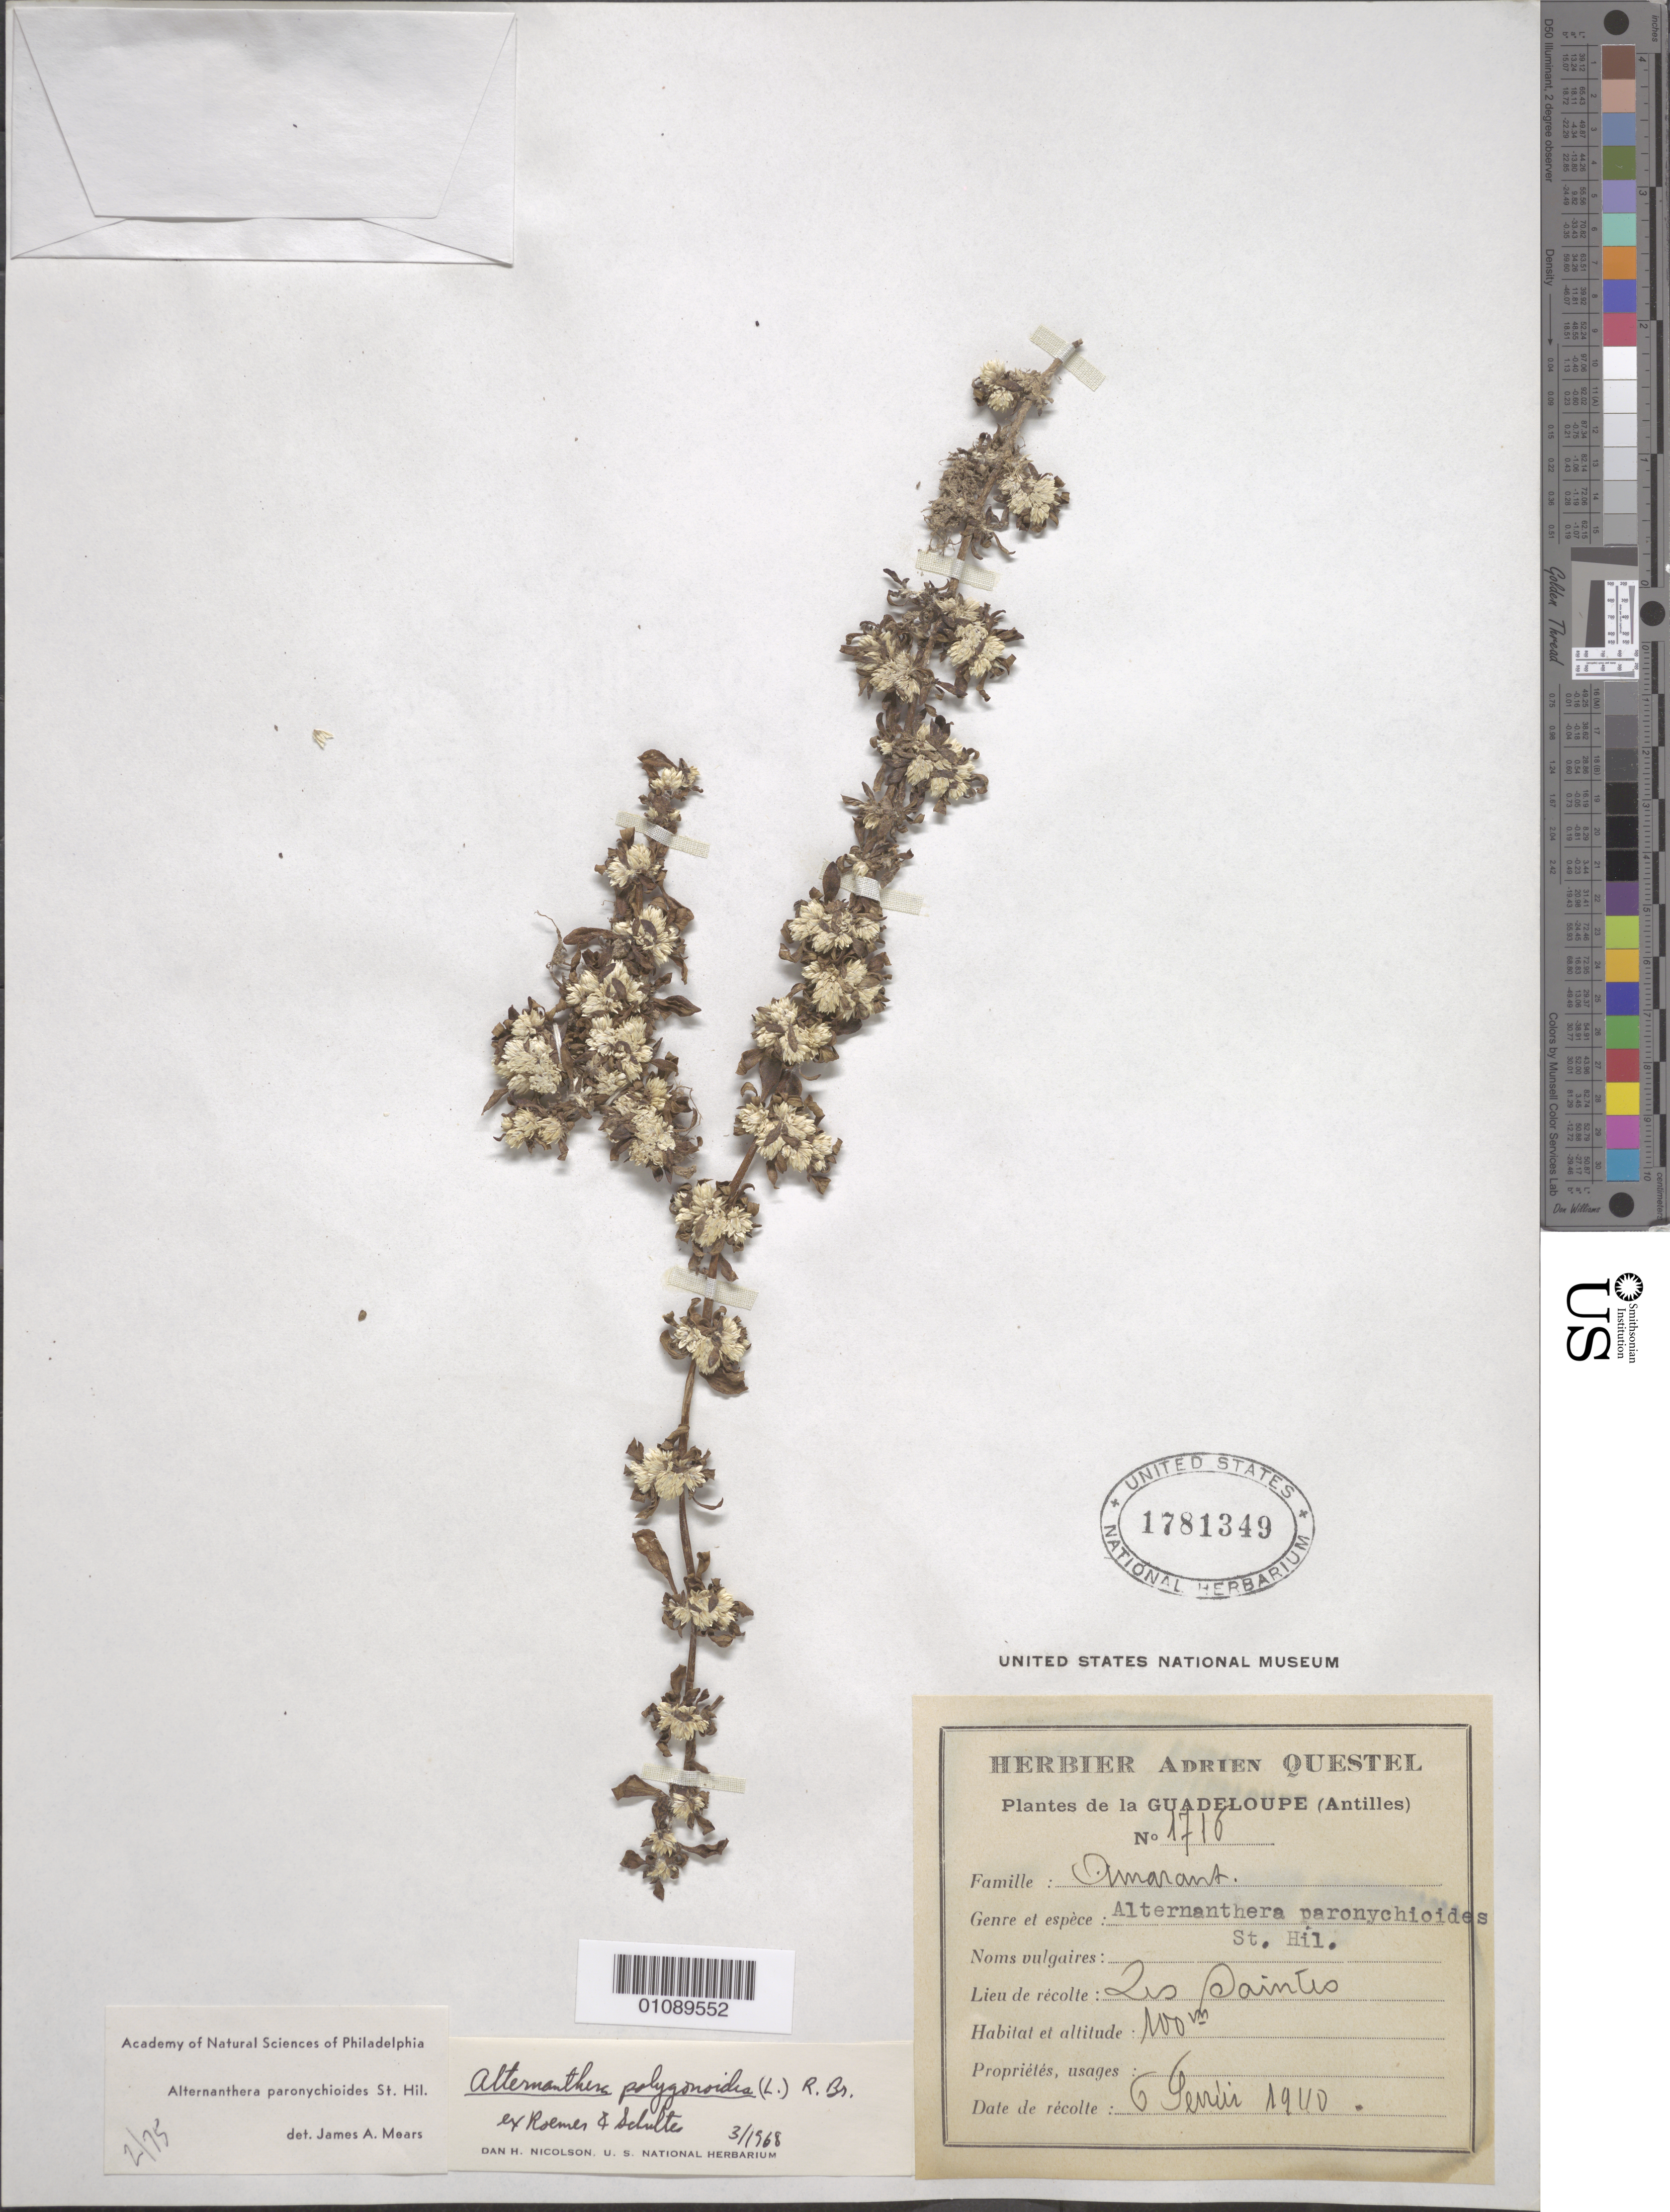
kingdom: Plantae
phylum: Tracheophyta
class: Magnoliopsida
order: Caryophyllales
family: Amaranthaceae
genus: Alternanthera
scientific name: Alternanthera paronychioides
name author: A. St.-Hil.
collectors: A. Questel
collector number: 1716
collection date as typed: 06 Feb 1940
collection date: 1940-02-06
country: Guadeloupe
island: Les Saintes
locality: Les Saintes.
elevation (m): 100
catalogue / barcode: US 1781349